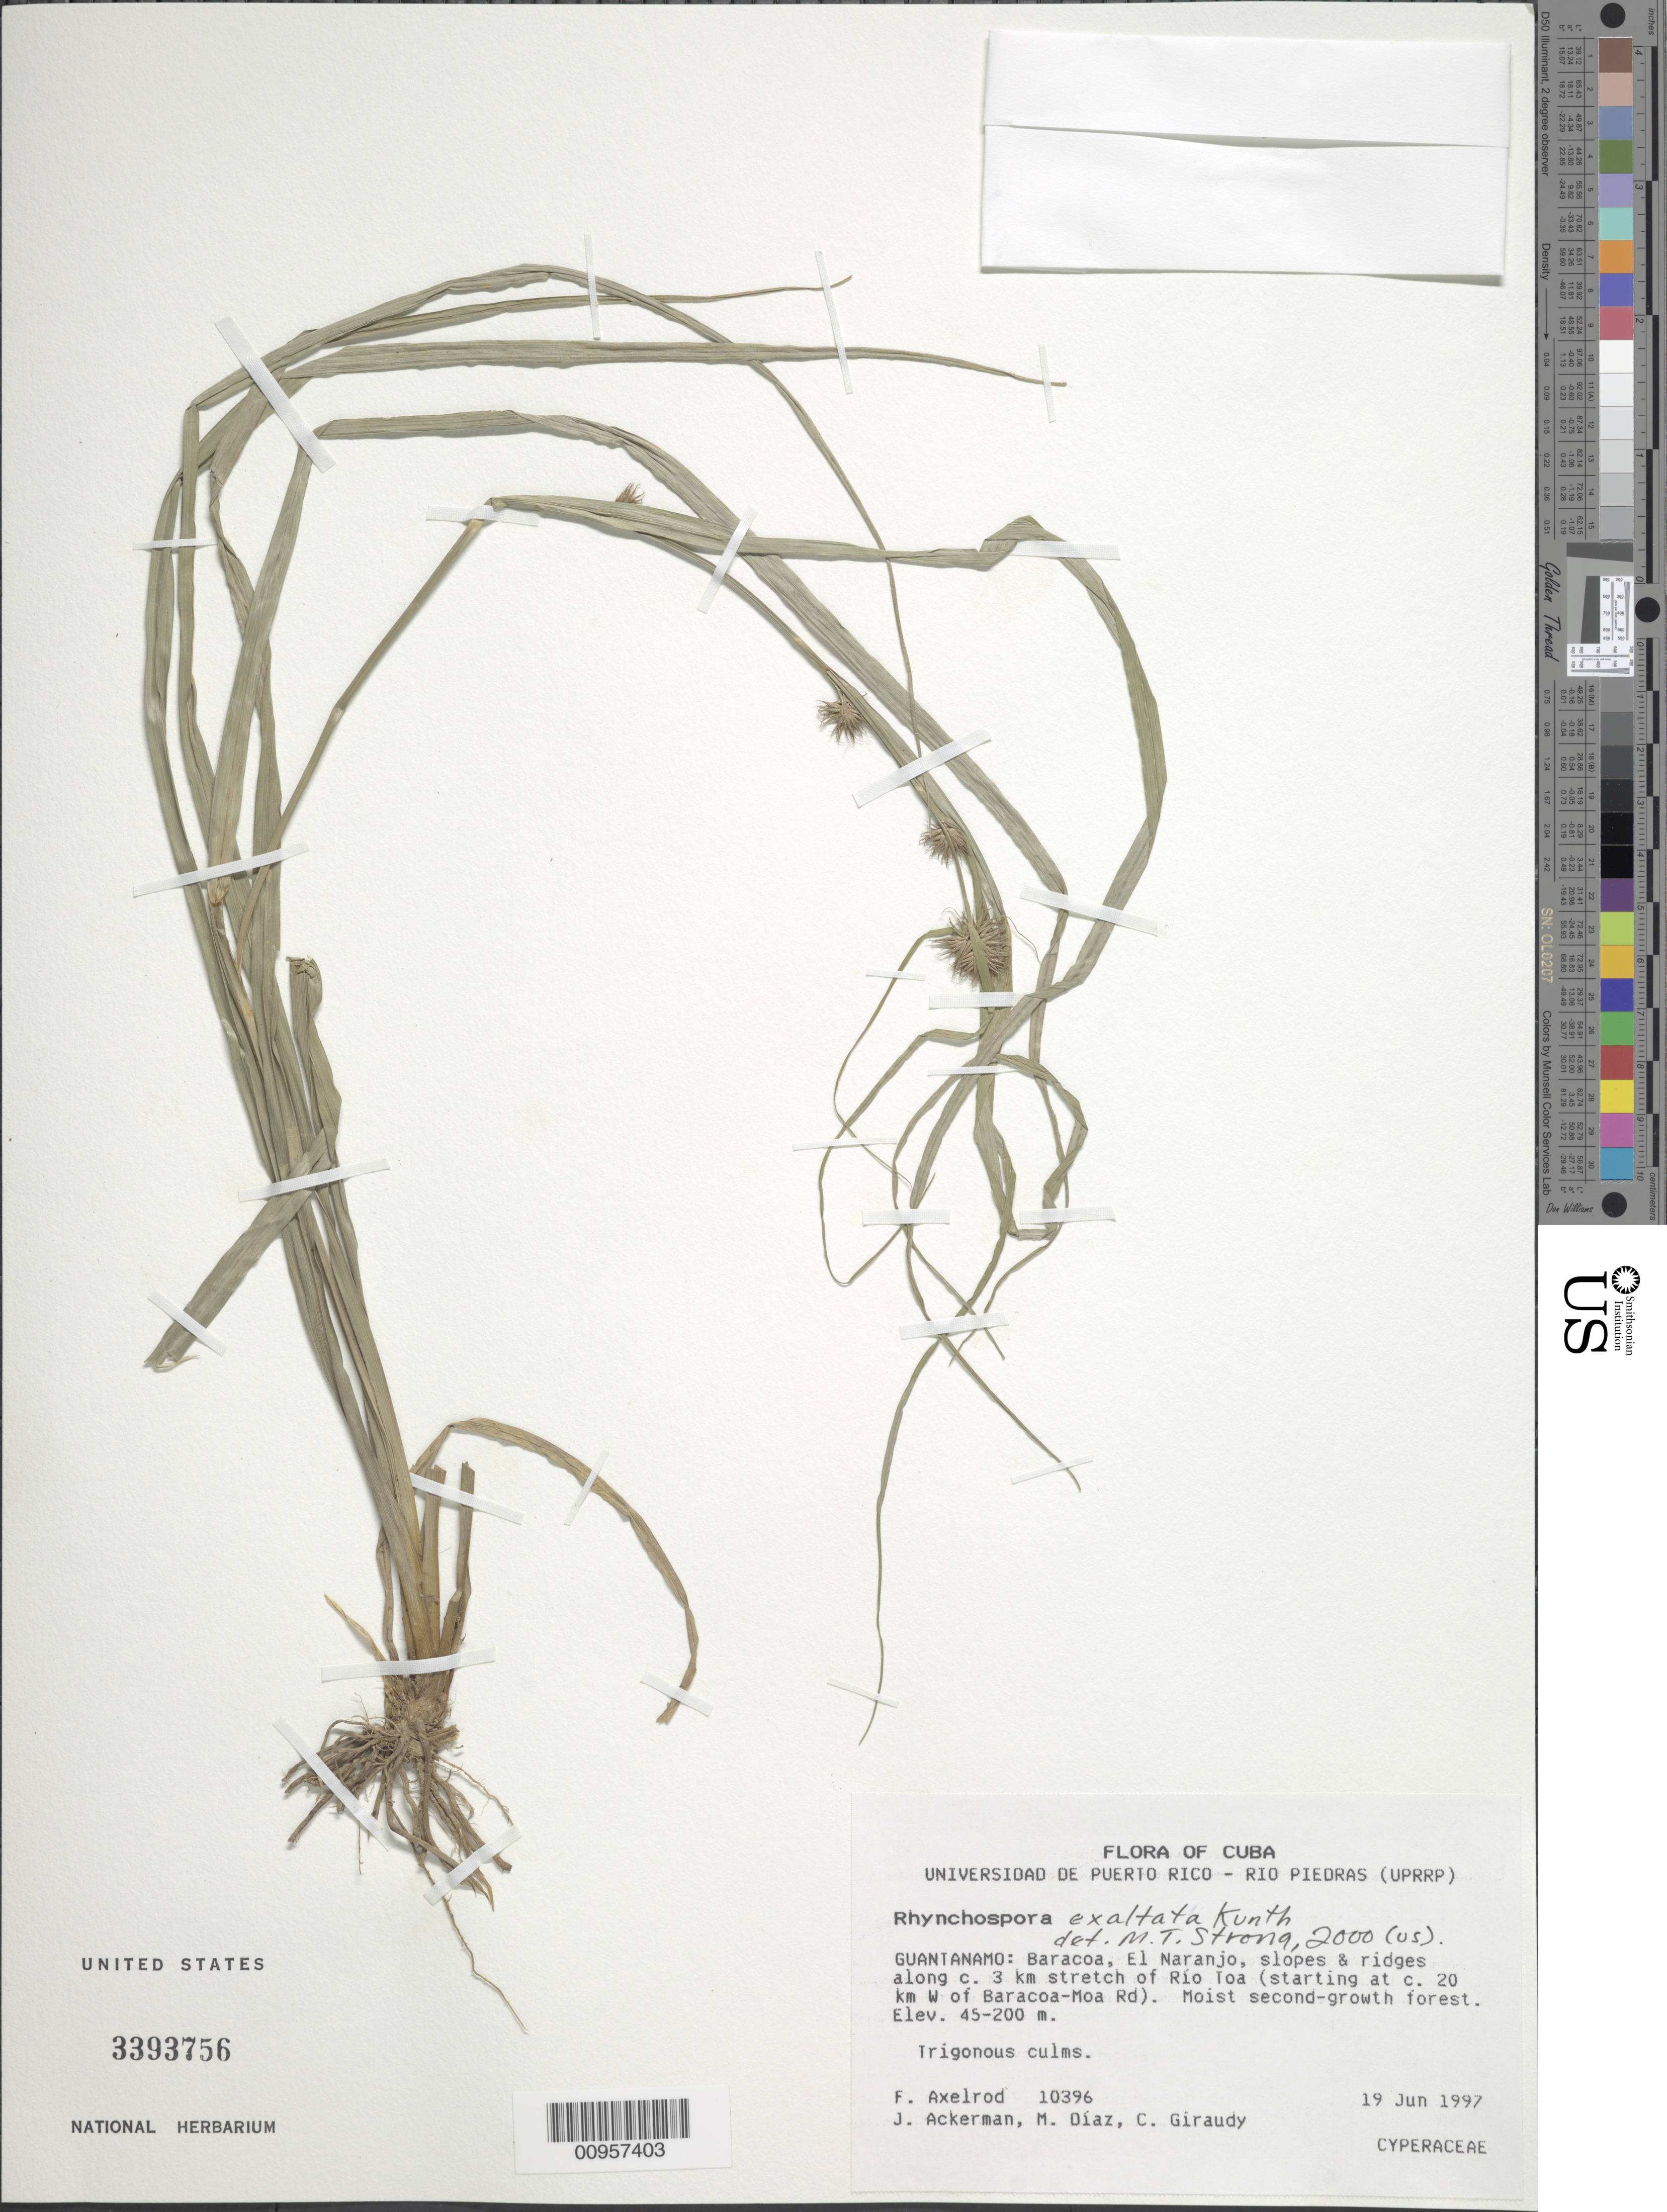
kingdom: Plantae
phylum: Tracheophyta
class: Liliopsida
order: Poales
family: Cyperaceae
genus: Rhynchospora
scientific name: Rhynchospora exaltata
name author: Kunth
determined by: Strong, M. T., (US), Smithsonian Institution - National Museum of Natural History (UNITED STATES)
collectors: F. S. Axelrod, J. D. Ackerman, M. Díaz & C. Giraudy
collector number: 10396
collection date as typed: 19 Jun 1997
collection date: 1997-06-19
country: Cuba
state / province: Guantanamo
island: Cuba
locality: Baracoa, El Naranjo, slopes and ridges along c 3 km stretch of Río Toa (starting at c 20 km W of Baracoa-Moa Rd )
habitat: Moist second-growth forest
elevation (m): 45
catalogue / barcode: US 3393756